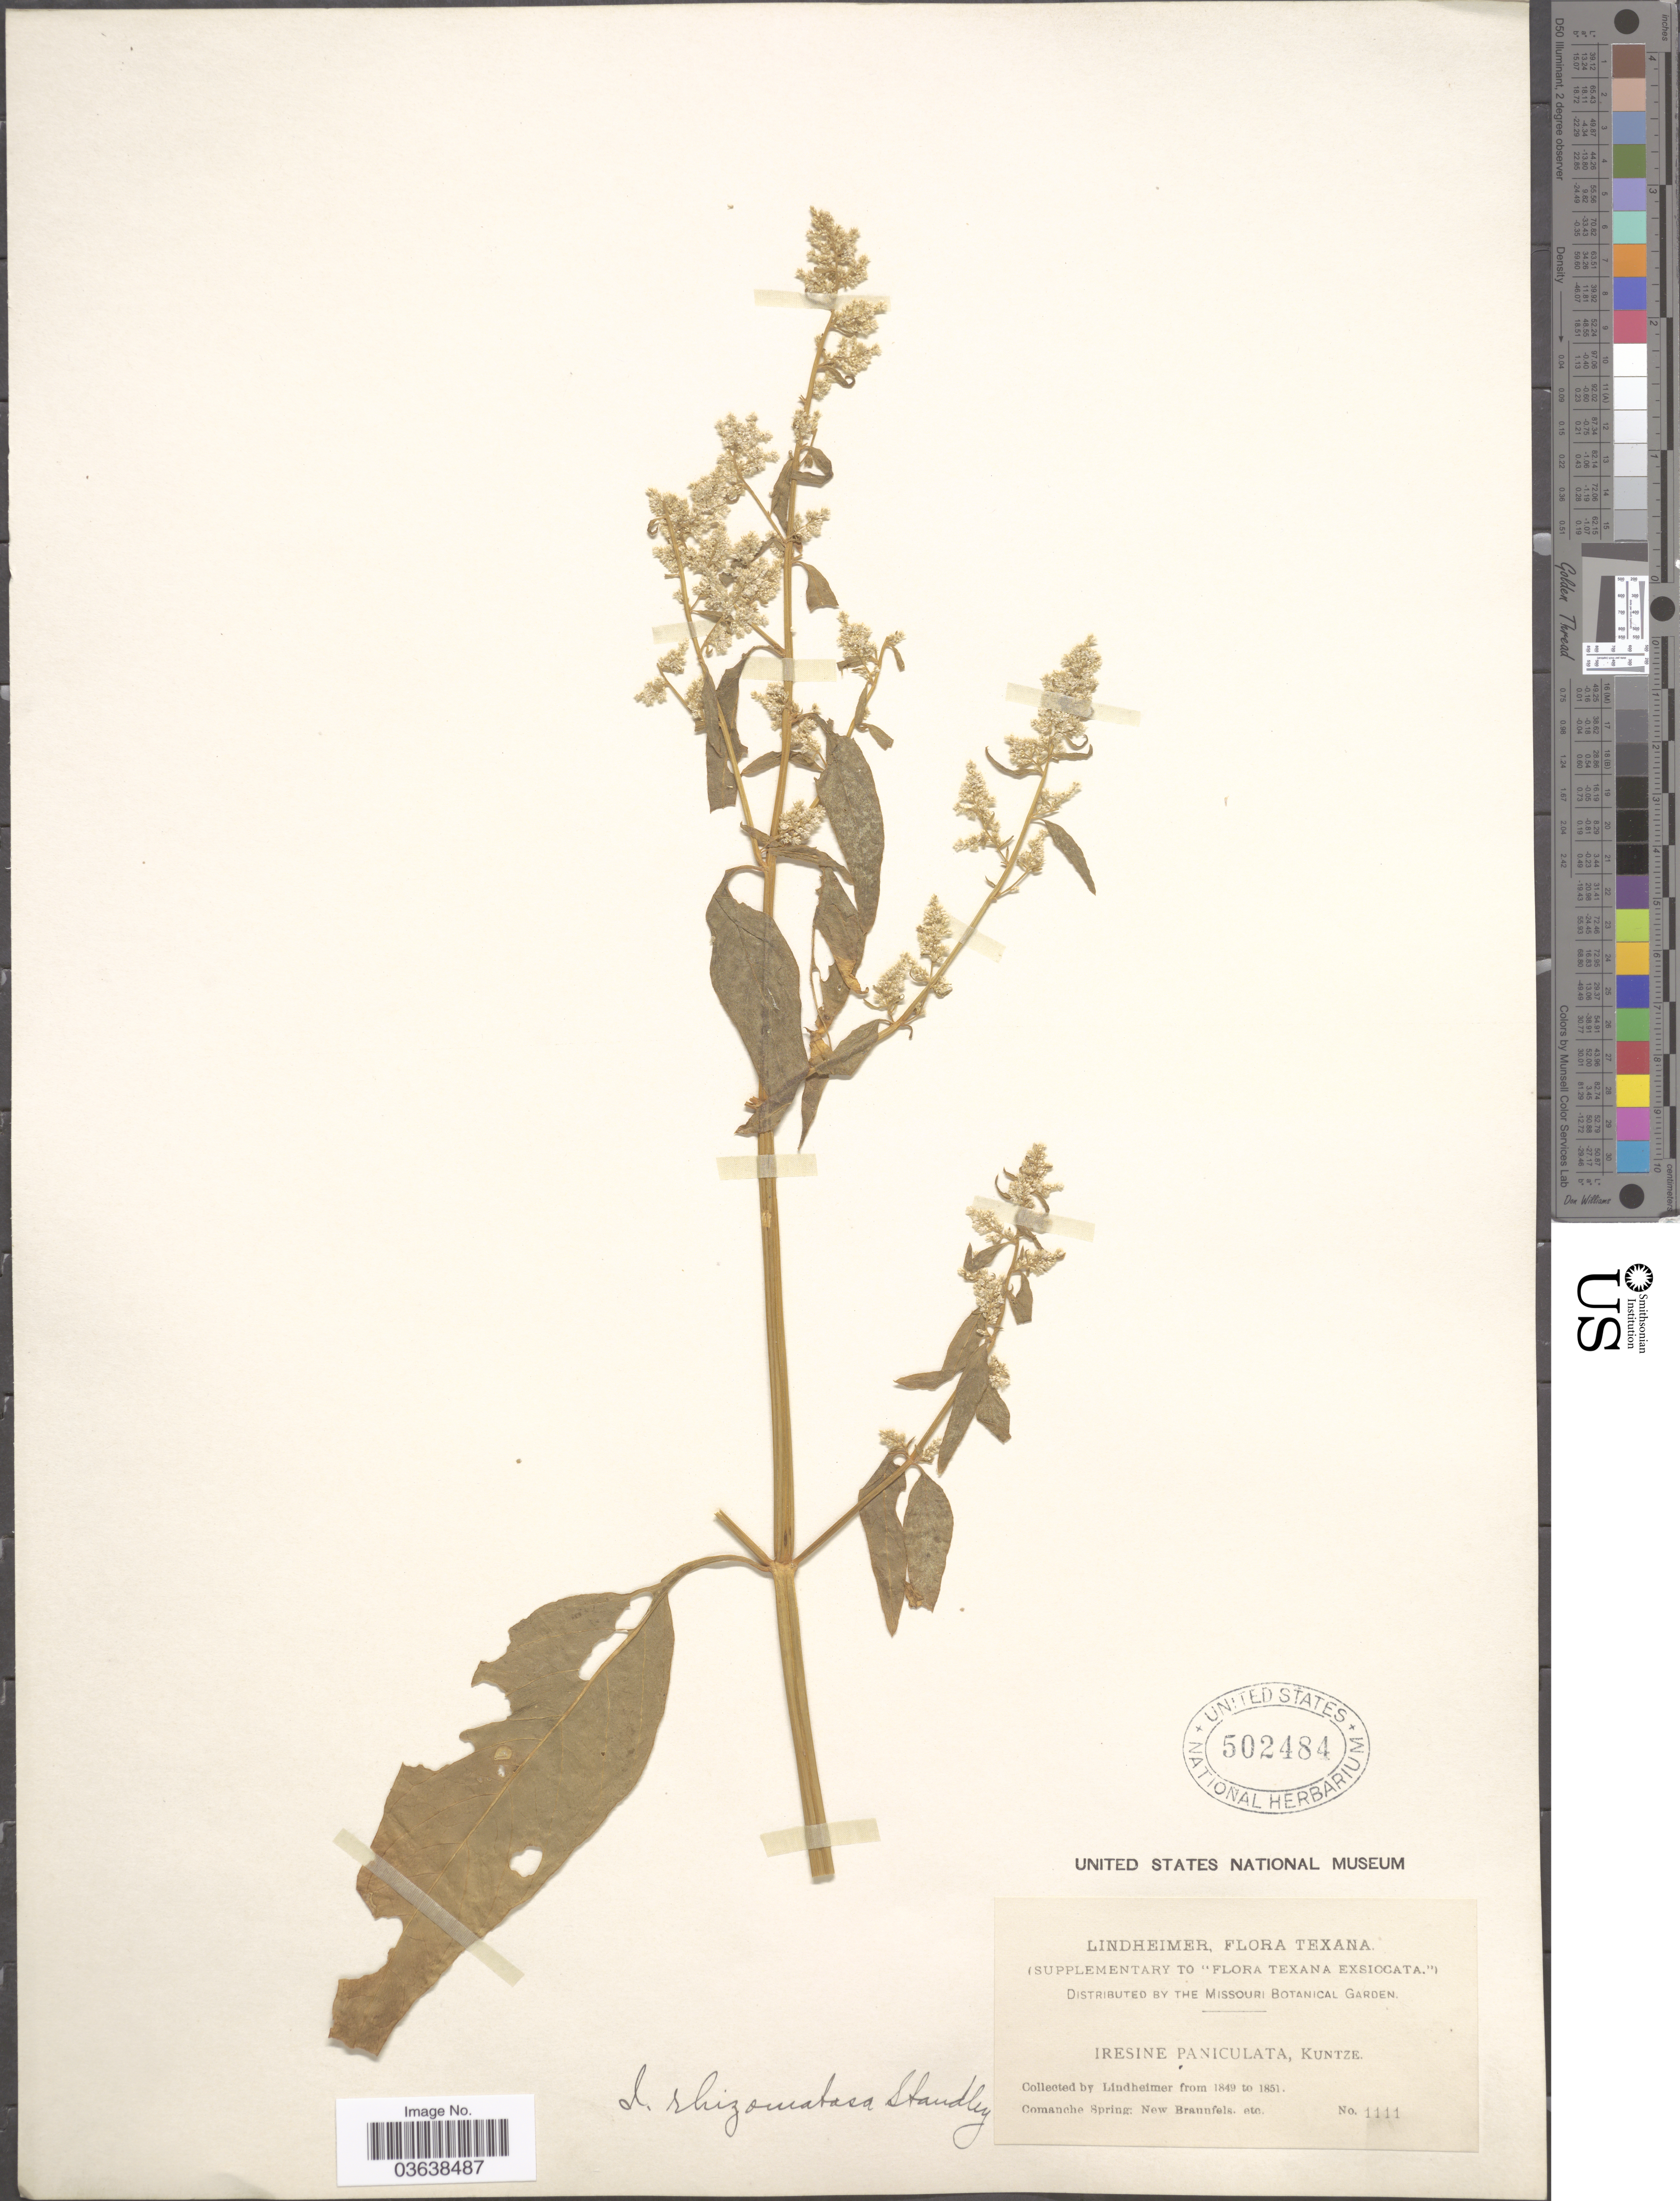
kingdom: Plantae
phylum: Tracheophyta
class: Magnoliopsida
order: Caryophyllales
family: Amaranthaceae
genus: Iresine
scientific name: Iresine rhizomatosa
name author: Standl.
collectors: -. Lindheimer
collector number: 1111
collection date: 1849/1851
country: United States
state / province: Texas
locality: Comanche Spring: New Braunfels. etc.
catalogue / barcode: US 502484